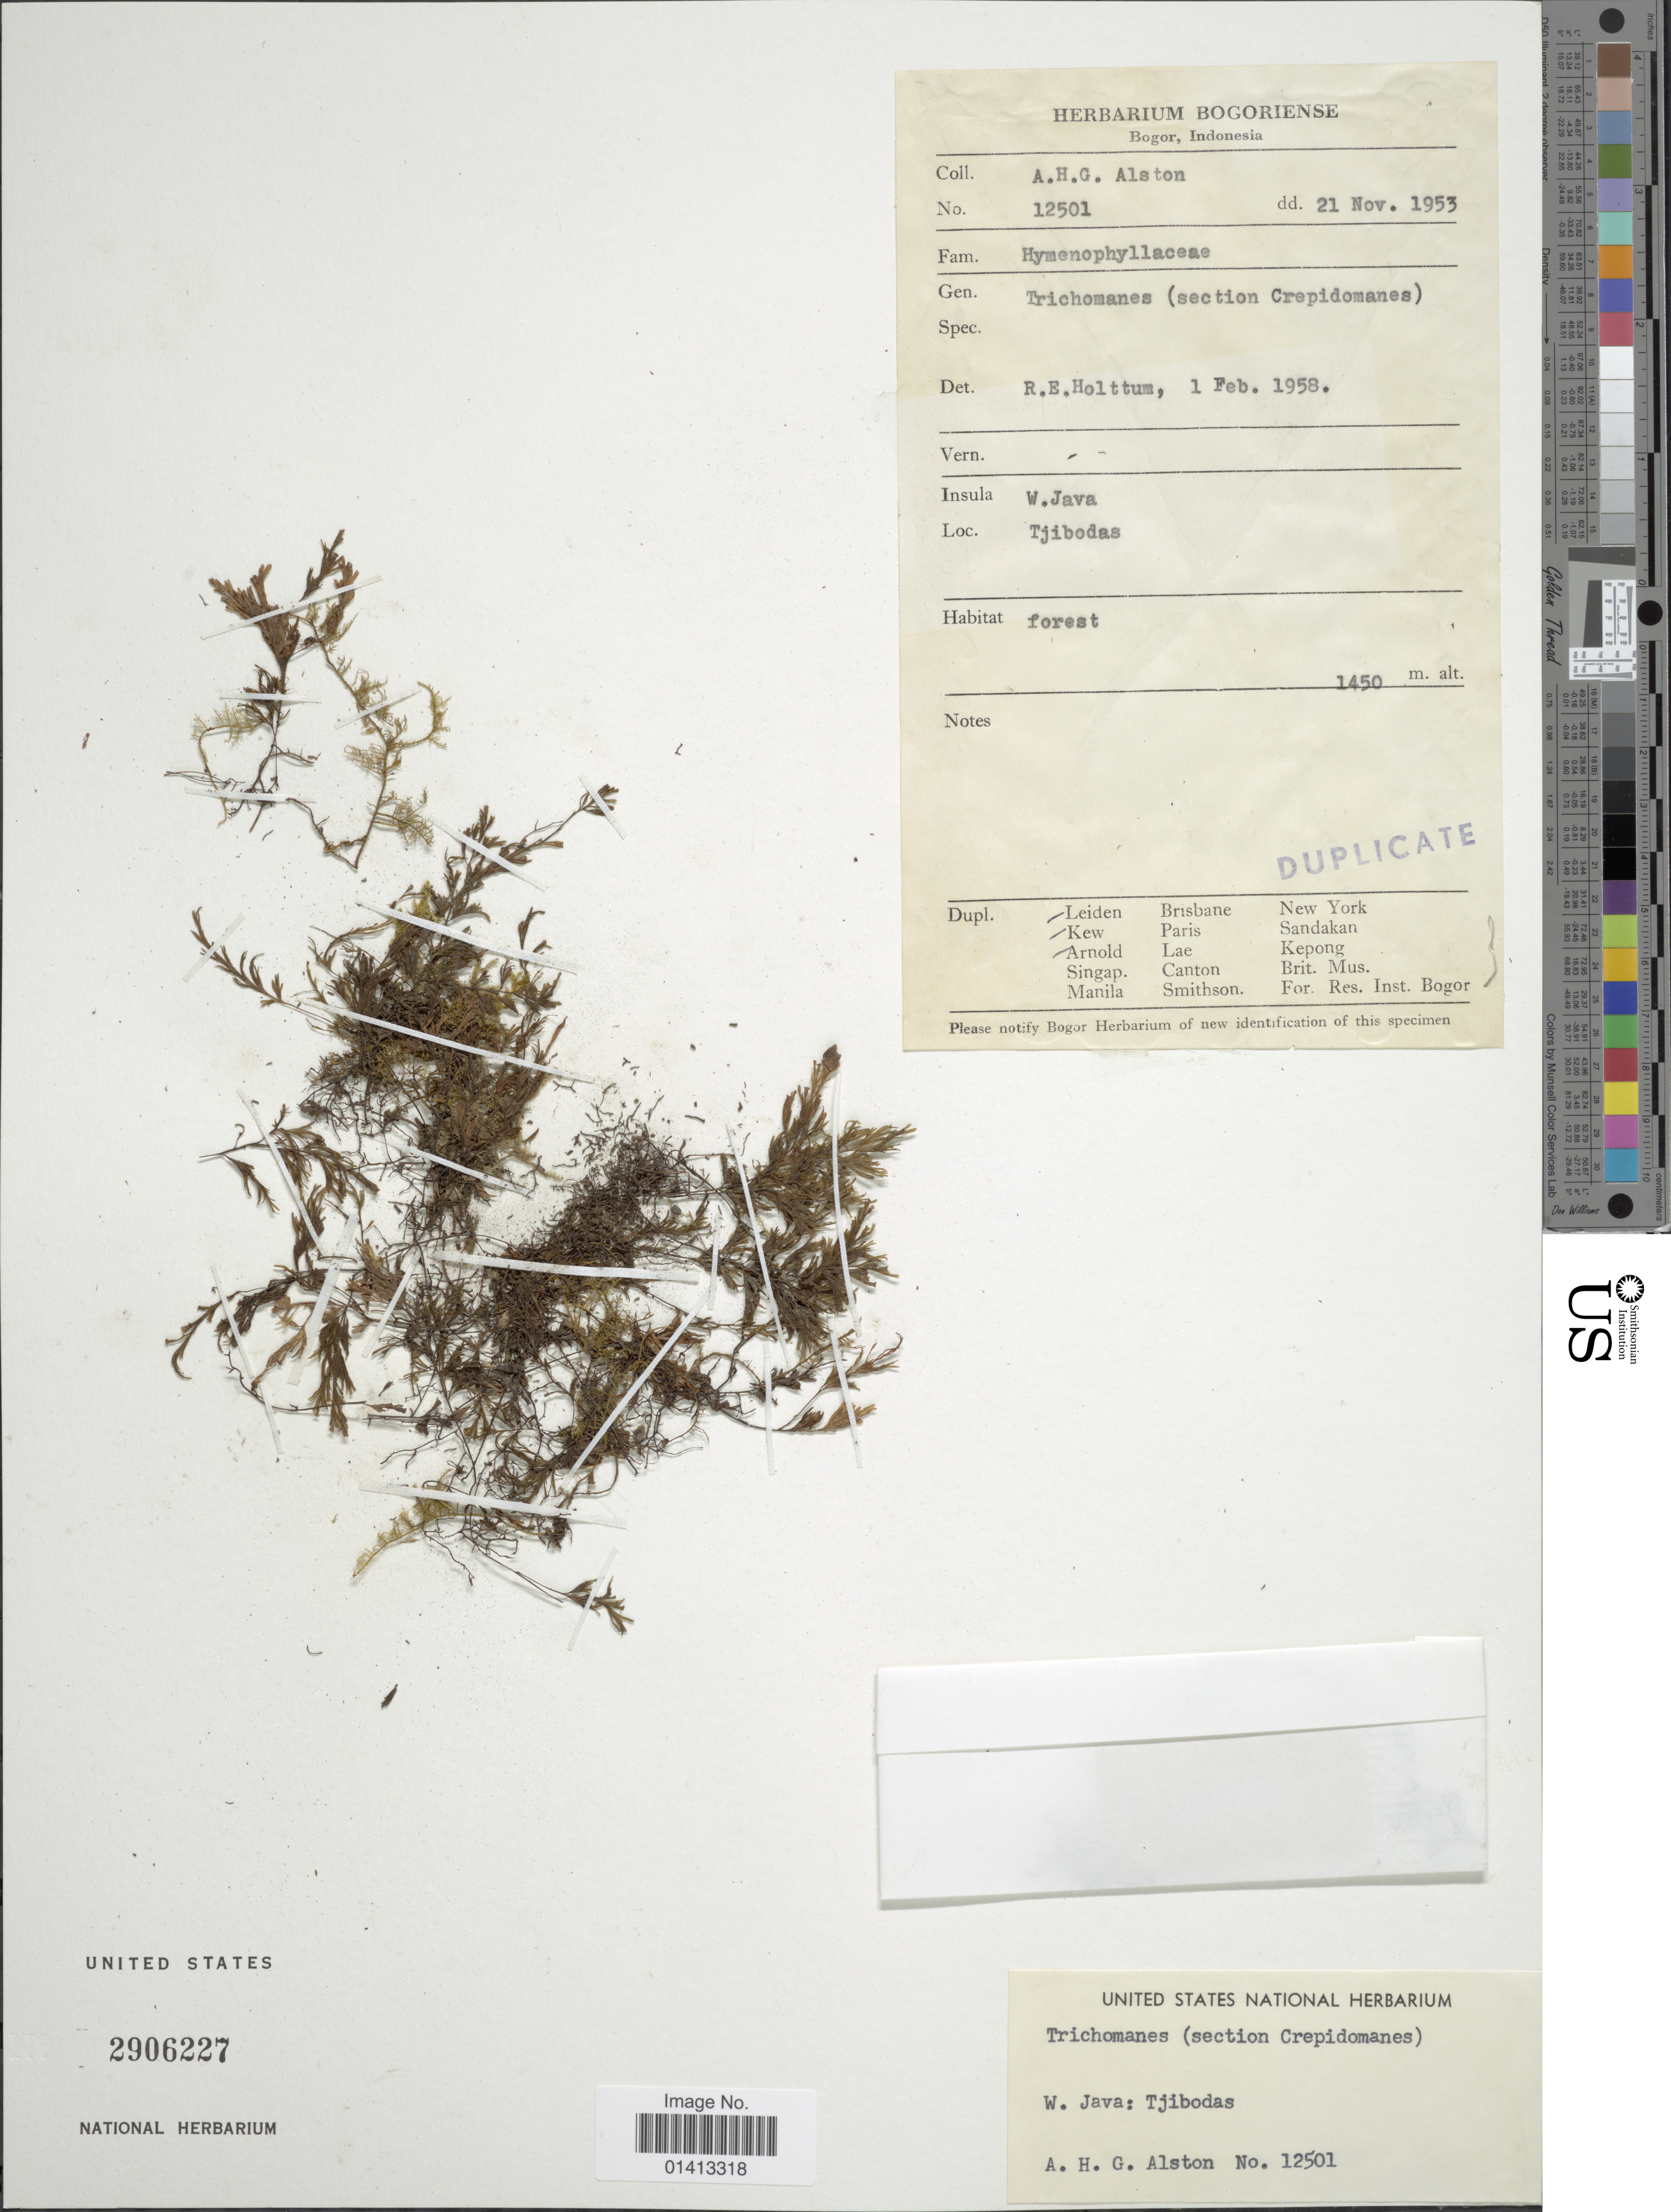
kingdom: Plantae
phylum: Tracheophyta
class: Polypodiopsida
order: Hymenophyllales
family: Hymenophyllaceae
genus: Crepidomanes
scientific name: Crepidomanes sp.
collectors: A. H. Alston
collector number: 12501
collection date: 1953-11-21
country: Indonesia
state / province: Java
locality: Insula W Java, Tjibodas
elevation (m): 1450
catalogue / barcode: US 2906227